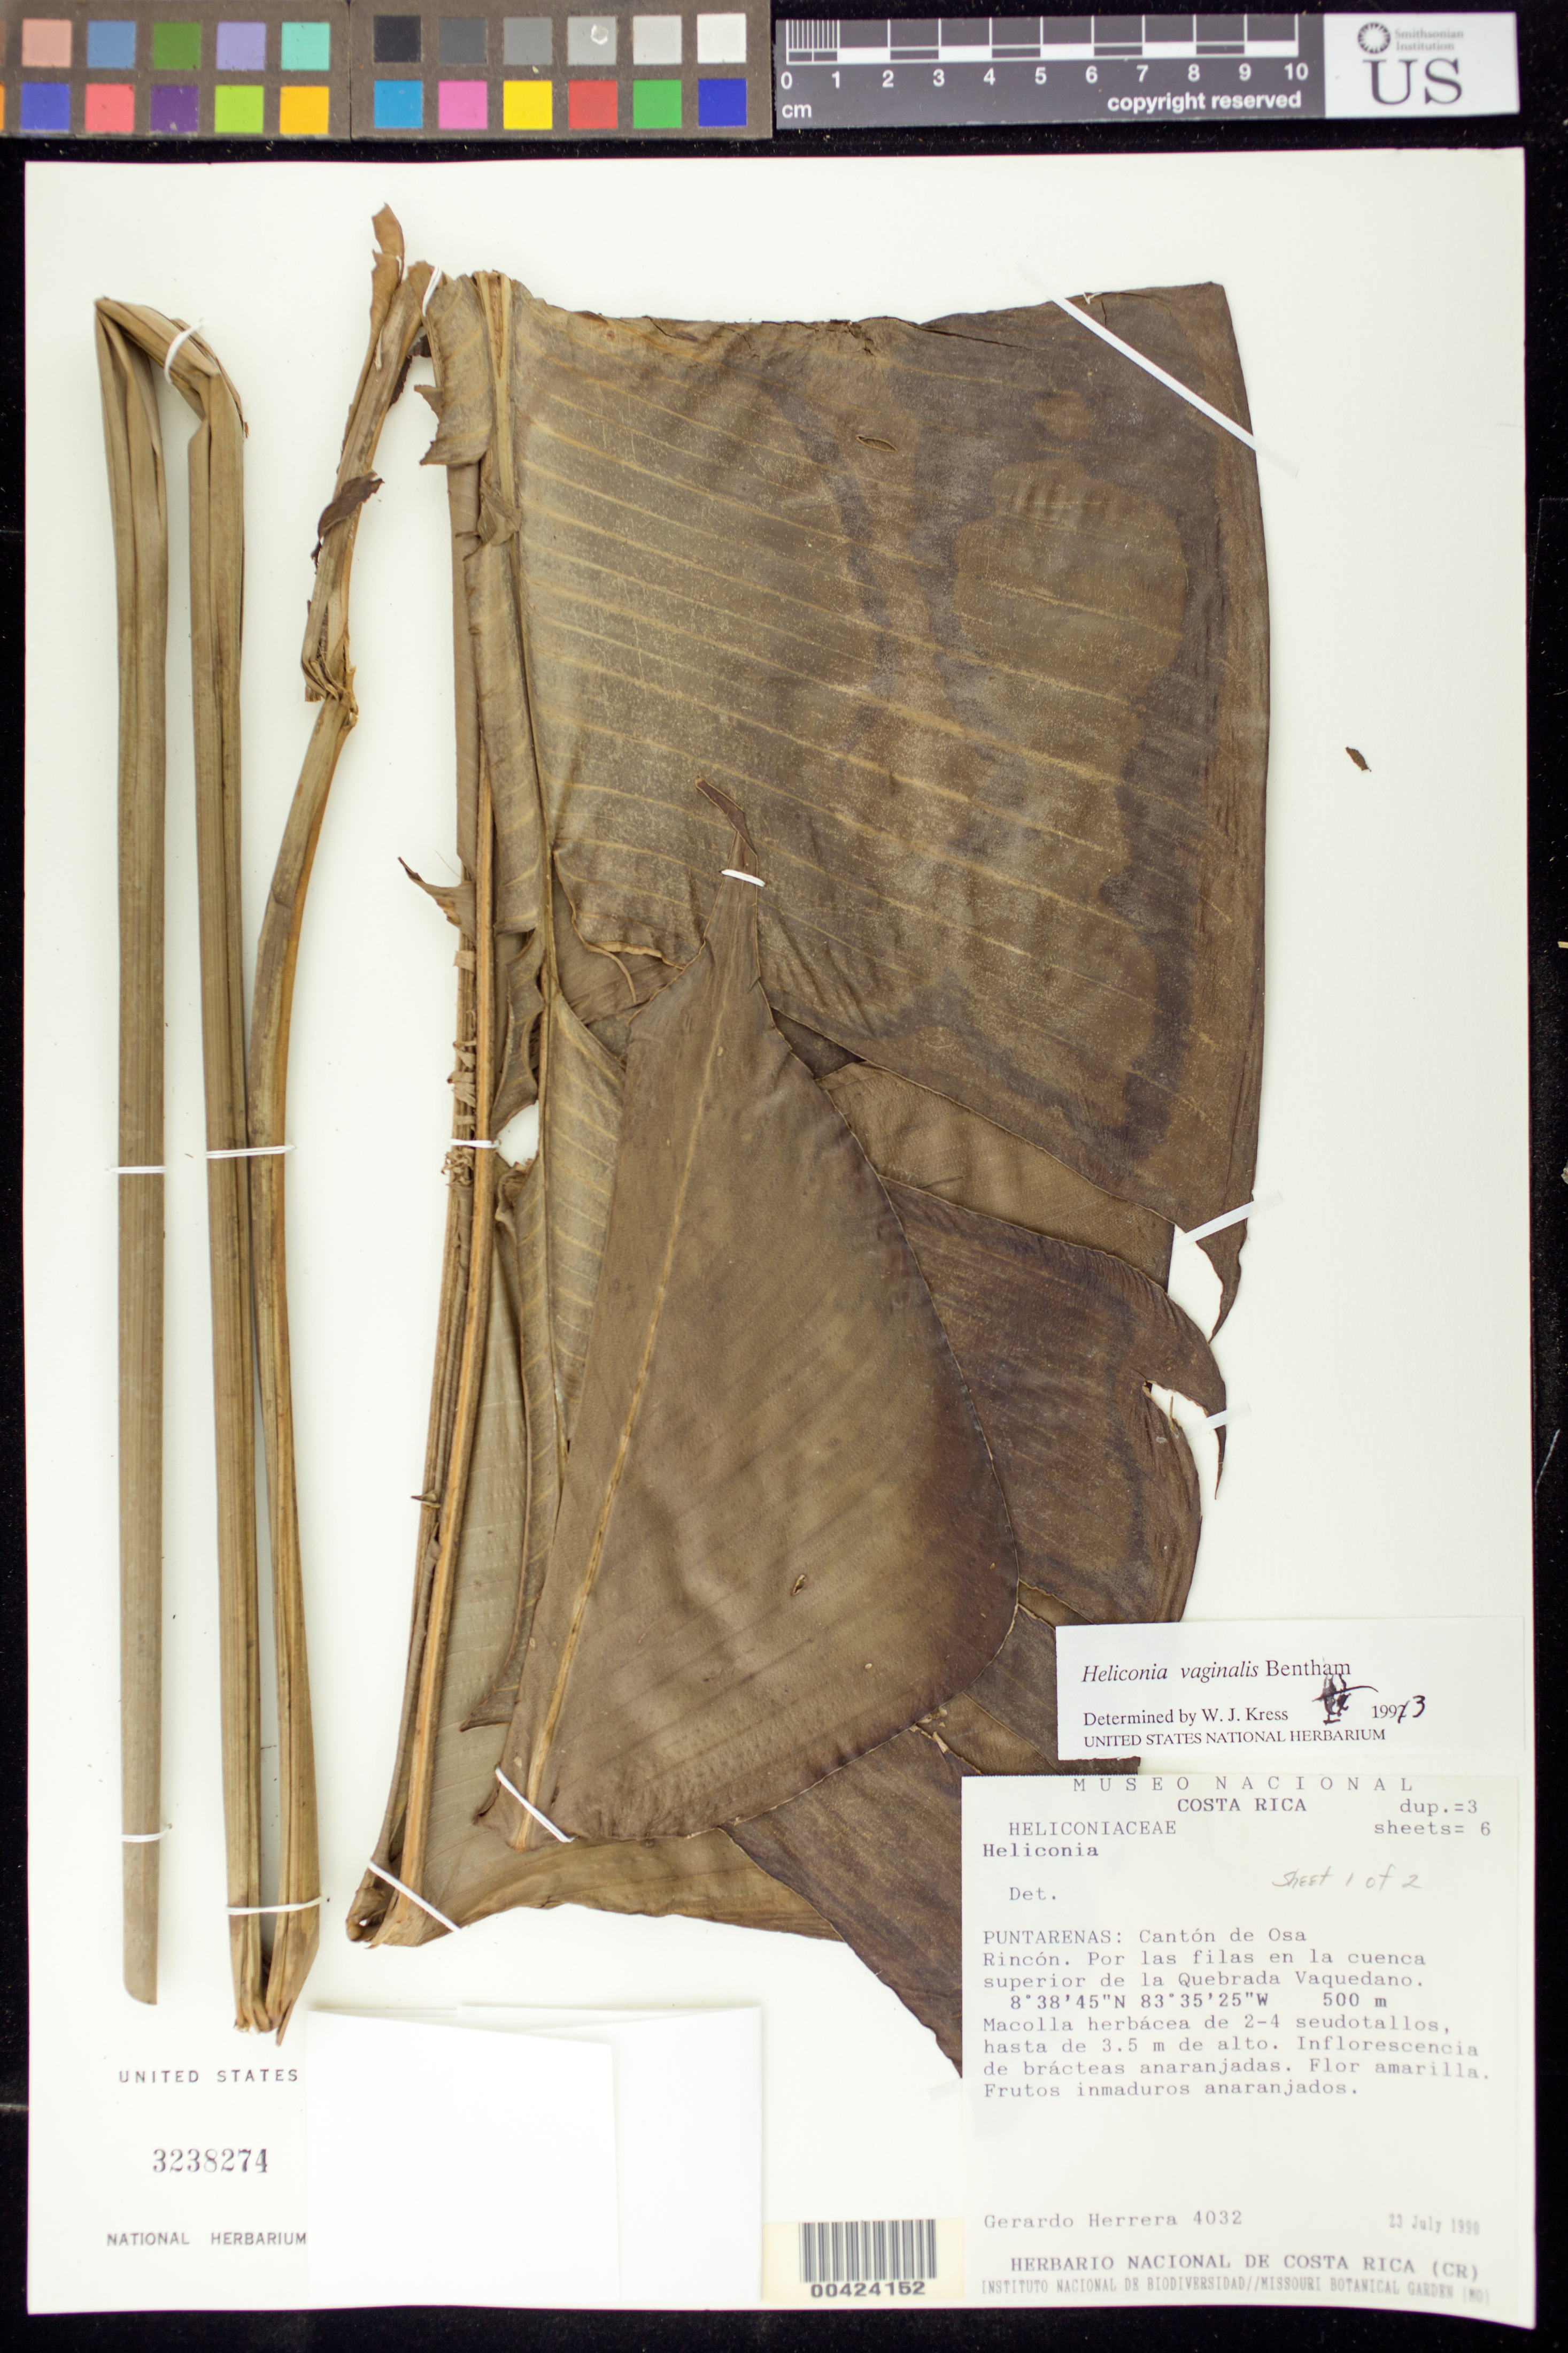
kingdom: Plantae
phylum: Tracheophyta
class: Liliopsida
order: Zingiberales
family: Heliconiaceae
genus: Heliconia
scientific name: Heliconia vaginalis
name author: Benth.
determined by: Kress, W. J., (US), Smithsonian Institution - National Museum of Natural History (UNITED STATES)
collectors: G. Herrera Ch.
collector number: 4032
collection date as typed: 23 Jul 1990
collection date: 1990-07-23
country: Costa Rica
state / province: Puntarenas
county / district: Osa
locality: Canton de osa; rincon; quebrada vaquedano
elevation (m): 500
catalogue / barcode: US 3238274